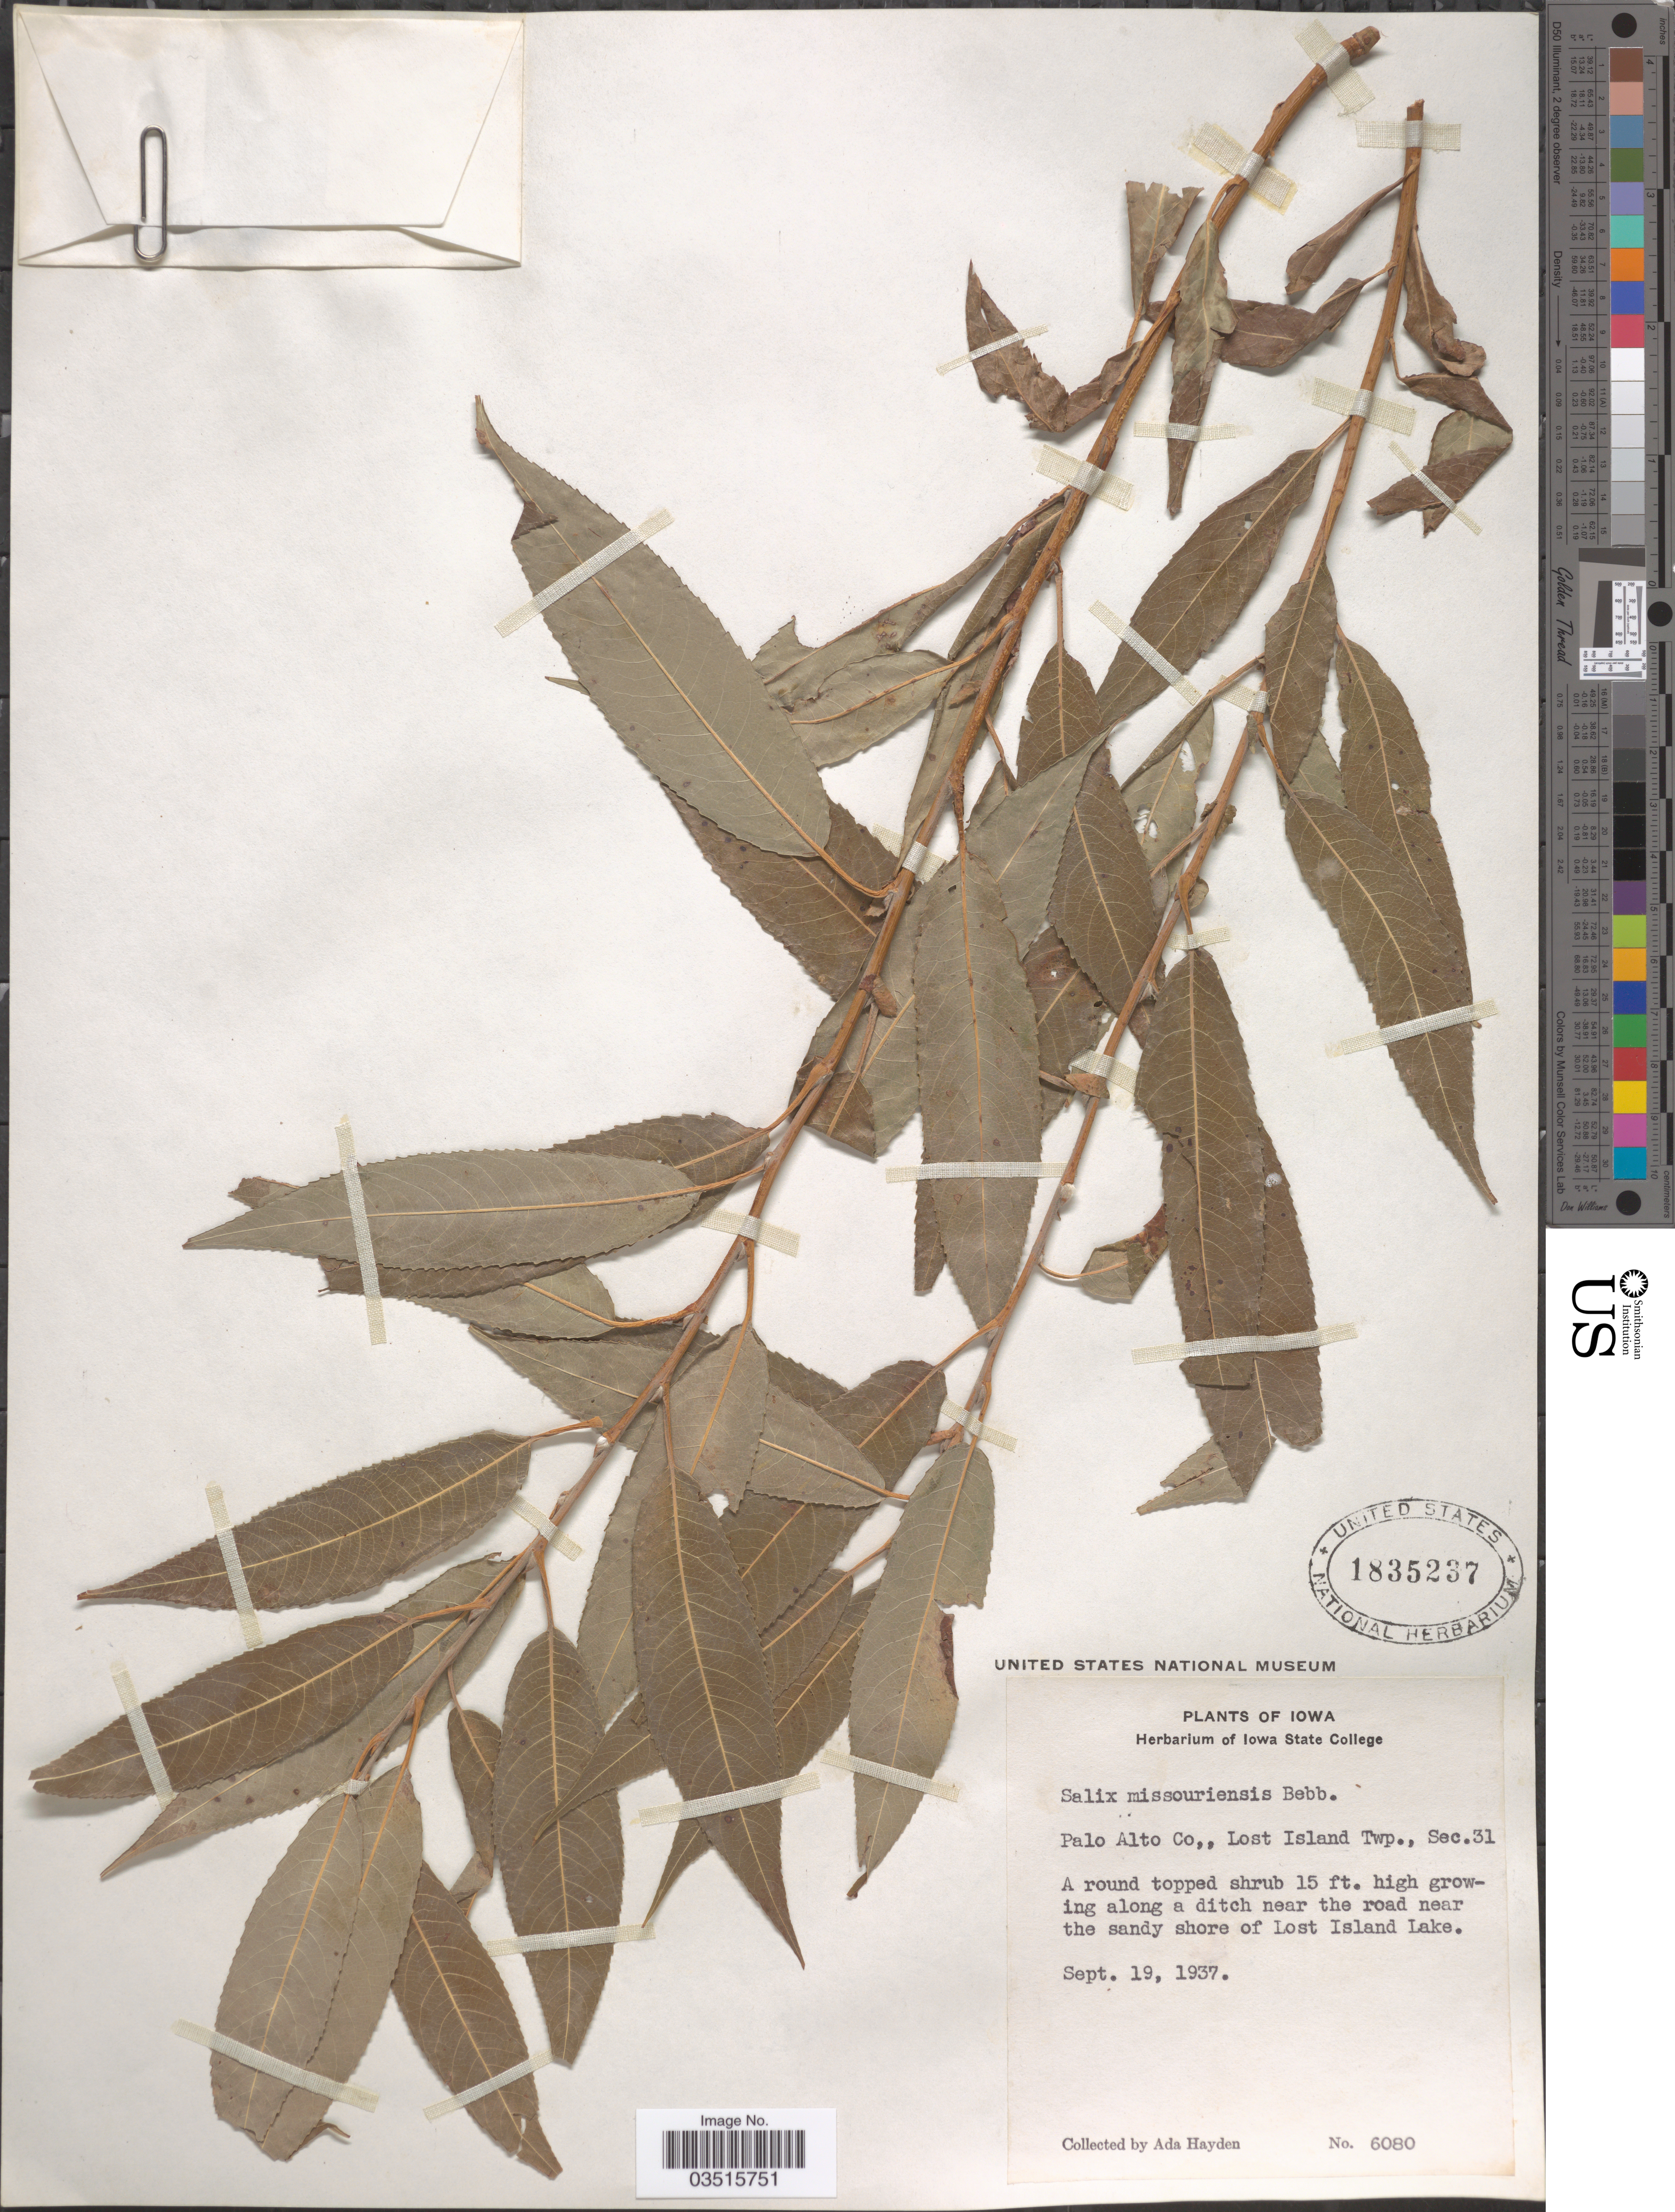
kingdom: Plantae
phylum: Tracheophyta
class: Magnoliopsida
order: Malpighiales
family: Salicaceae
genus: Salix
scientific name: Salix missouriensis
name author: Bebb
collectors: Ada Hayden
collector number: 6080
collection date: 1937-09-19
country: United States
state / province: Iowa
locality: Palo Alto Co., Lost Island Twp., Sec. 31. Along a ditch near the road near the sandy shore of Lost Island Lake.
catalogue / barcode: US 1835237